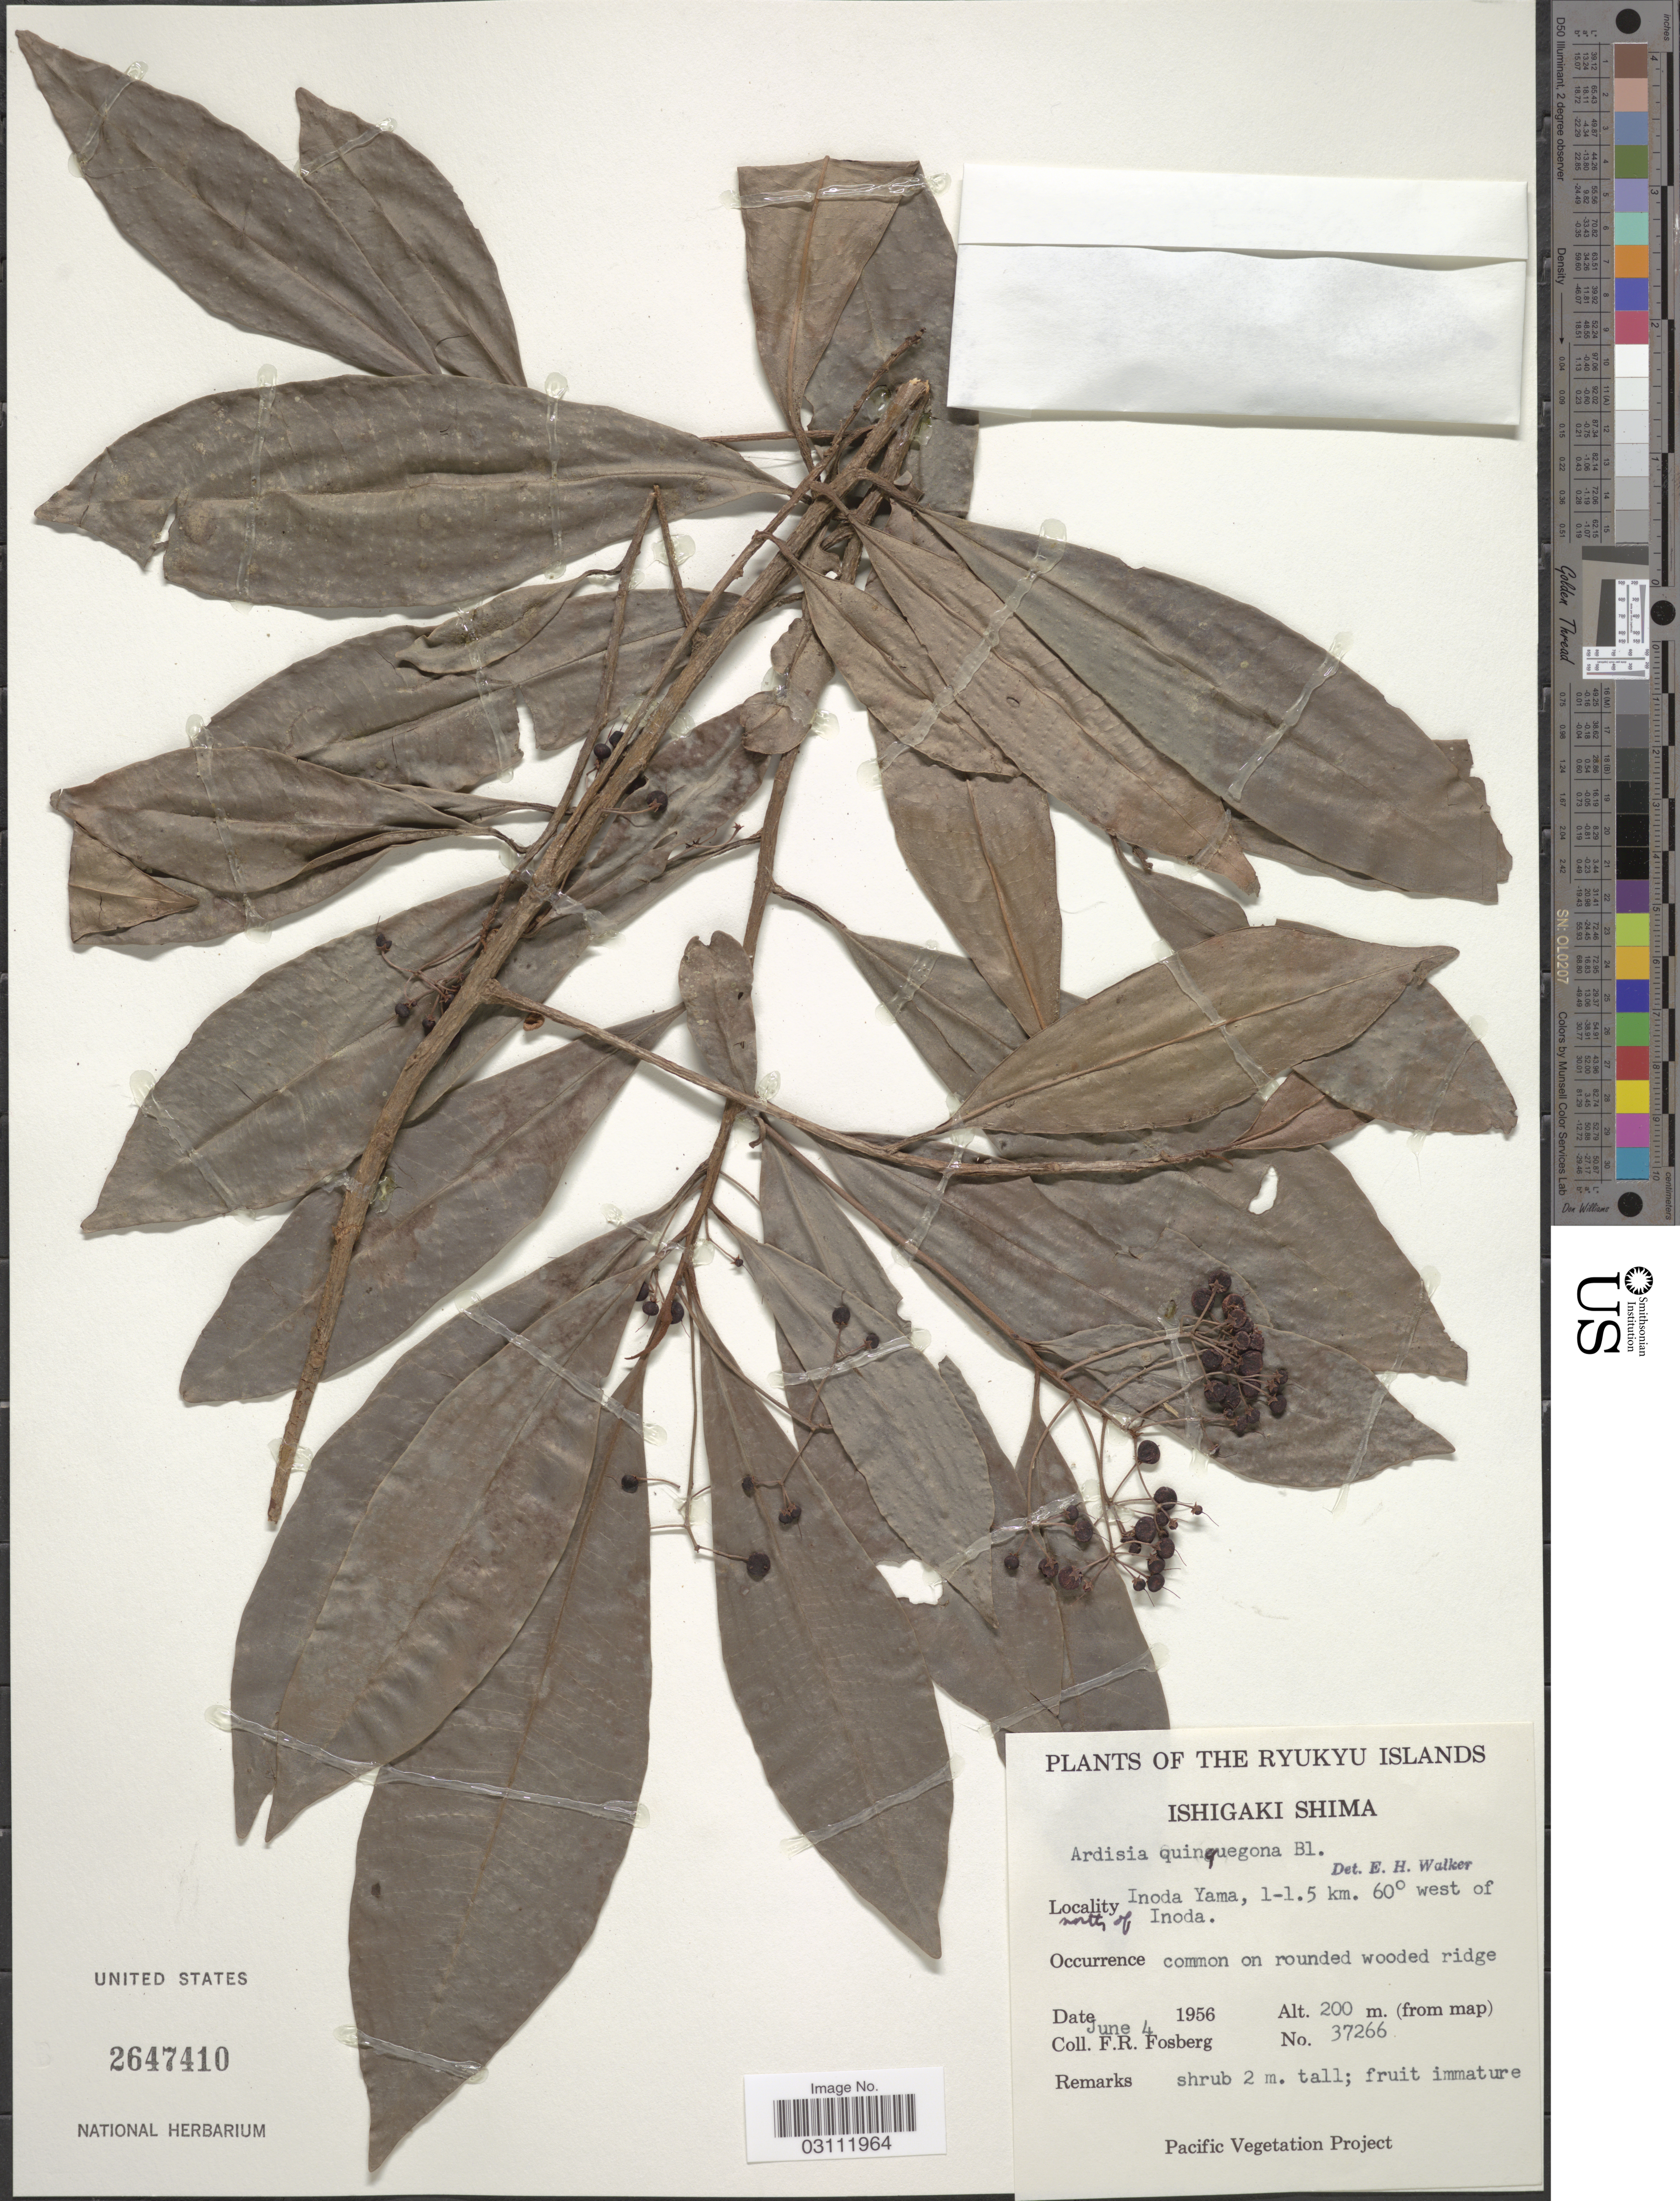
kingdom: Plantae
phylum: Tracheophyta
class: Magnoliopsida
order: Ericales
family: Primulaceae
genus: Ardisia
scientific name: Ardisia quinquegona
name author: Blume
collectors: F. R. Fosberg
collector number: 37266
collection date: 1956-06-04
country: Japan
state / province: Okinawa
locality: Ryukyu Islands. Ishigaki Shima. Inoda Yama, 1-1.5 km. 60° west of north of Inoda.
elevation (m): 200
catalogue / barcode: US 2647410